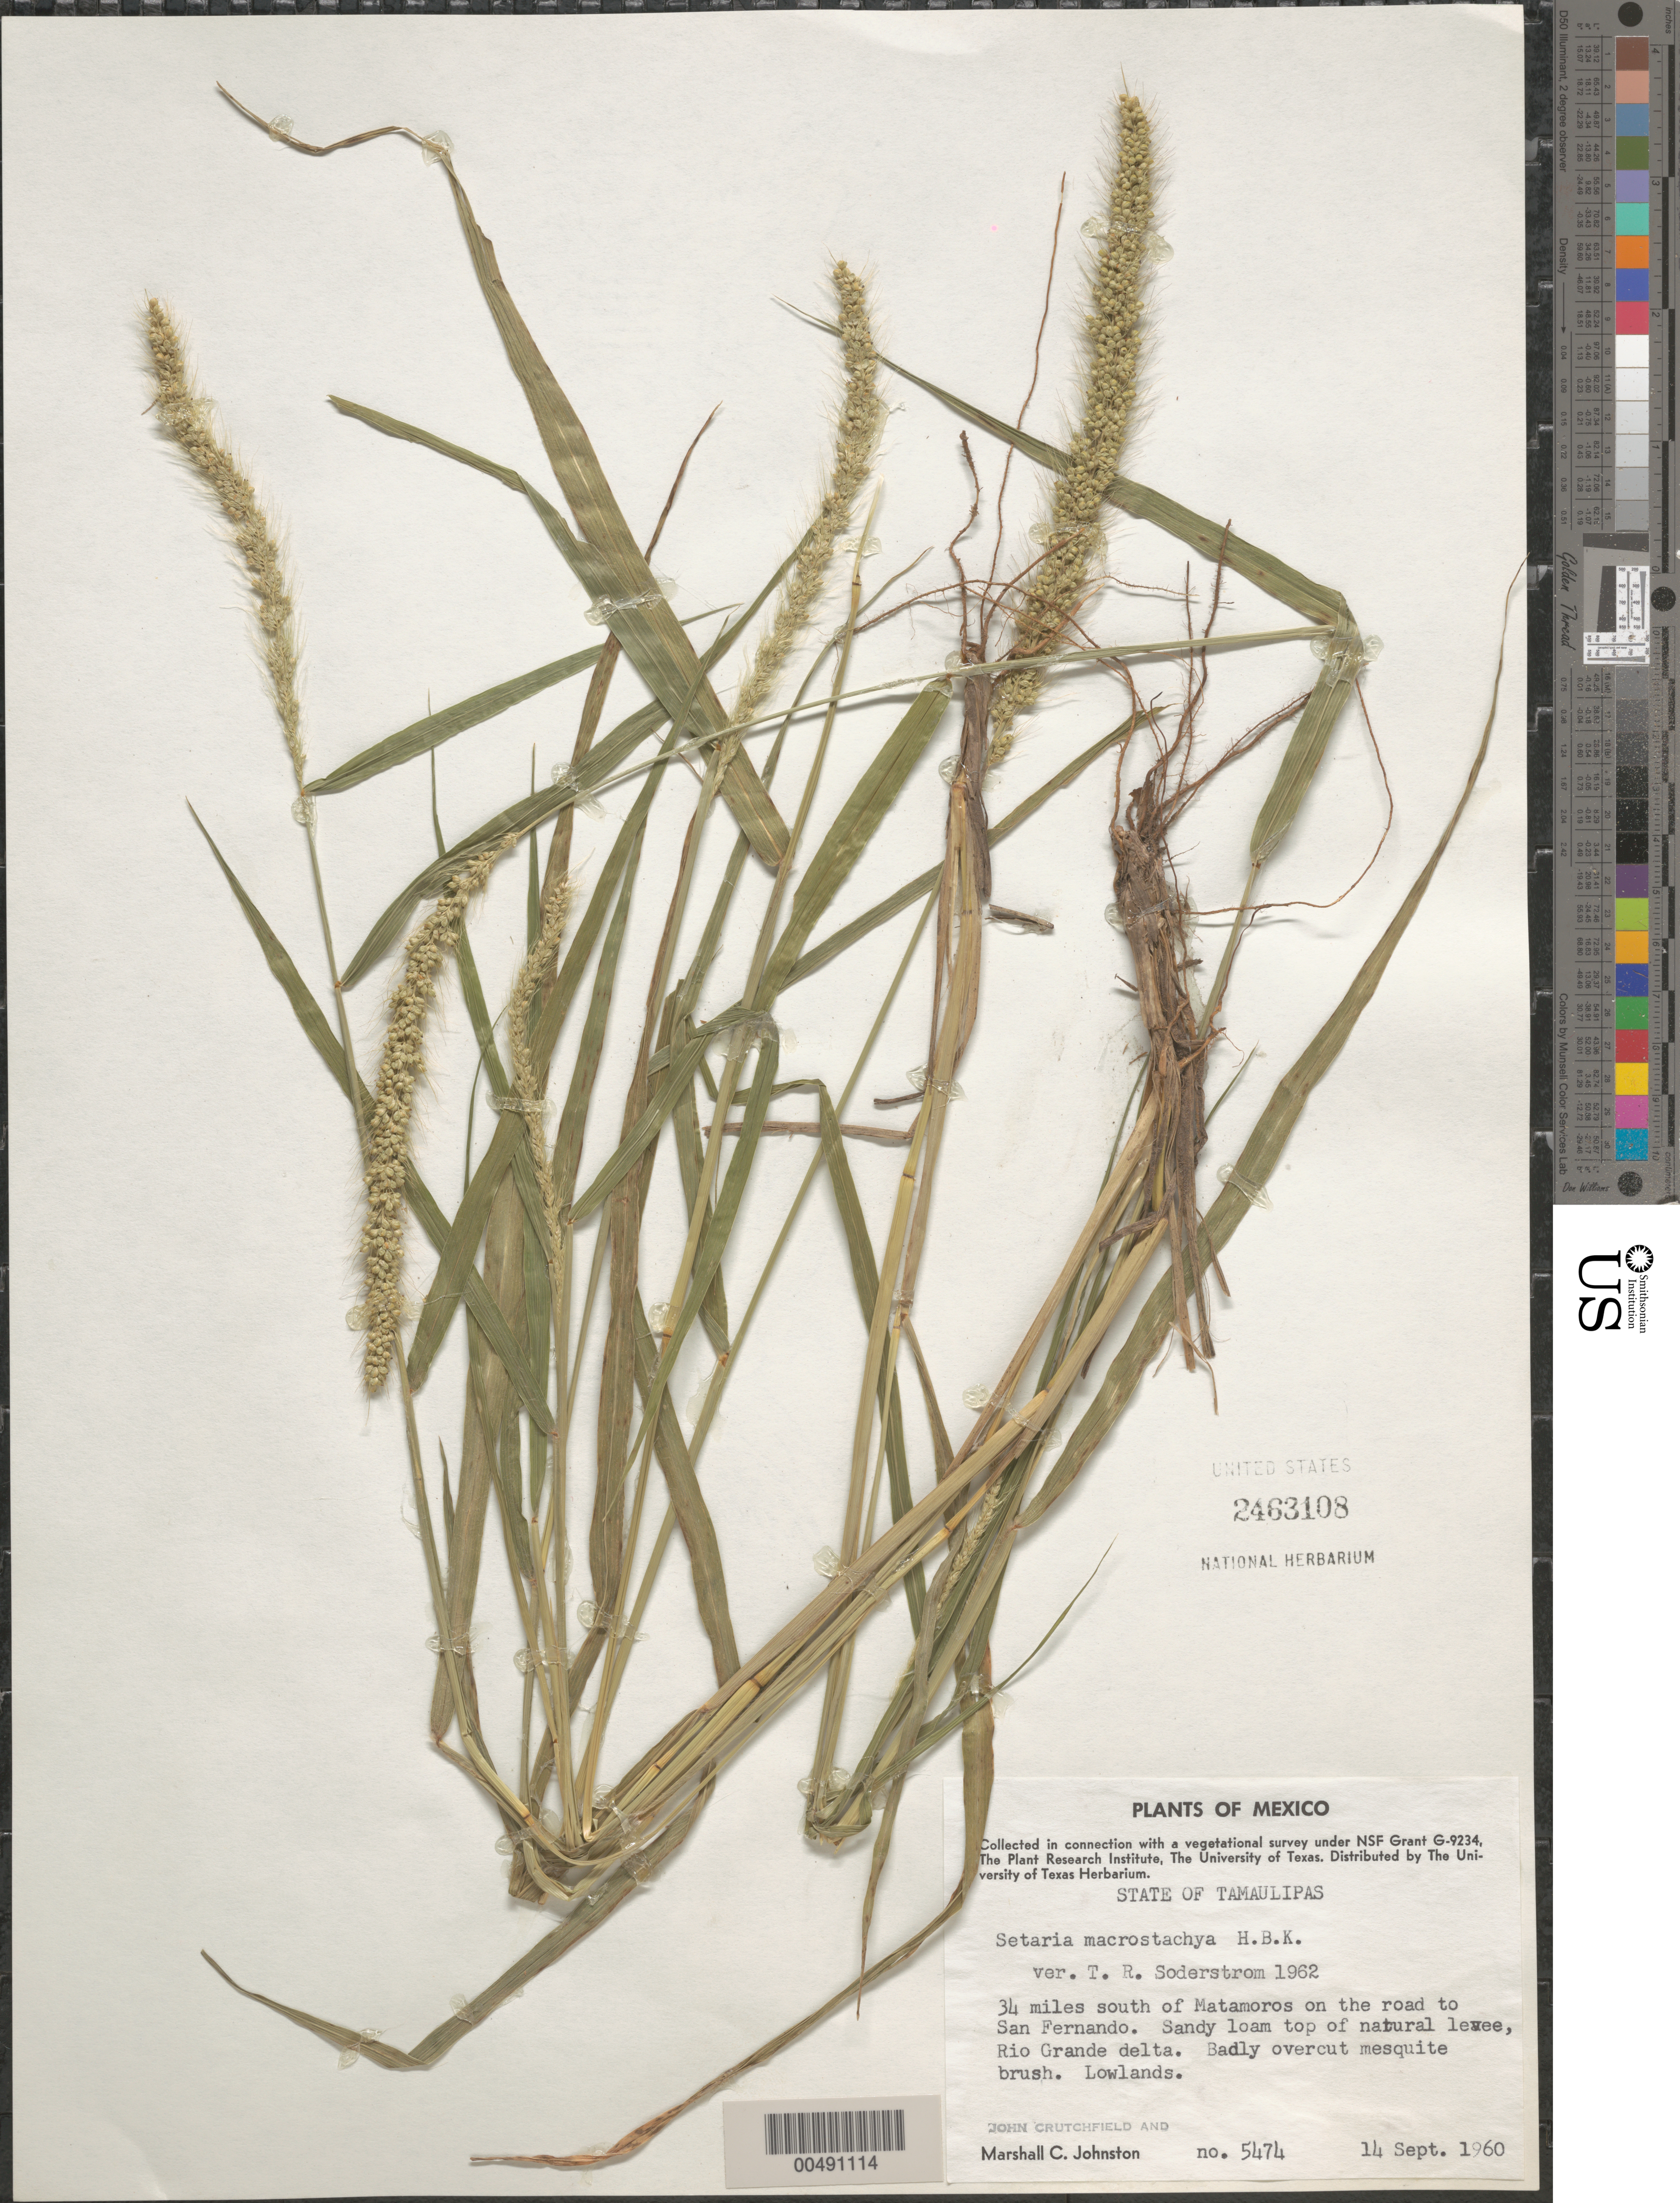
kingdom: Plantae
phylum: Tracheophyta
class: Liliopsida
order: Poales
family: Poaceae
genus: Setaria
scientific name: Setaria macrostachya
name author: Kunth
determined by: Soderstrom, T. R.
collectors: J. Crutchfield & M. Johnston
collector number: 5474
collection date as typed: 14 Sep 1960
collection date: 1960-09-14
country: Mexico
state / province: Tamaulipas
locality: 34 mi S of Matamoros on the rd to San Fernando, Rio Grande delta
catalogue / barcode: US 2463108